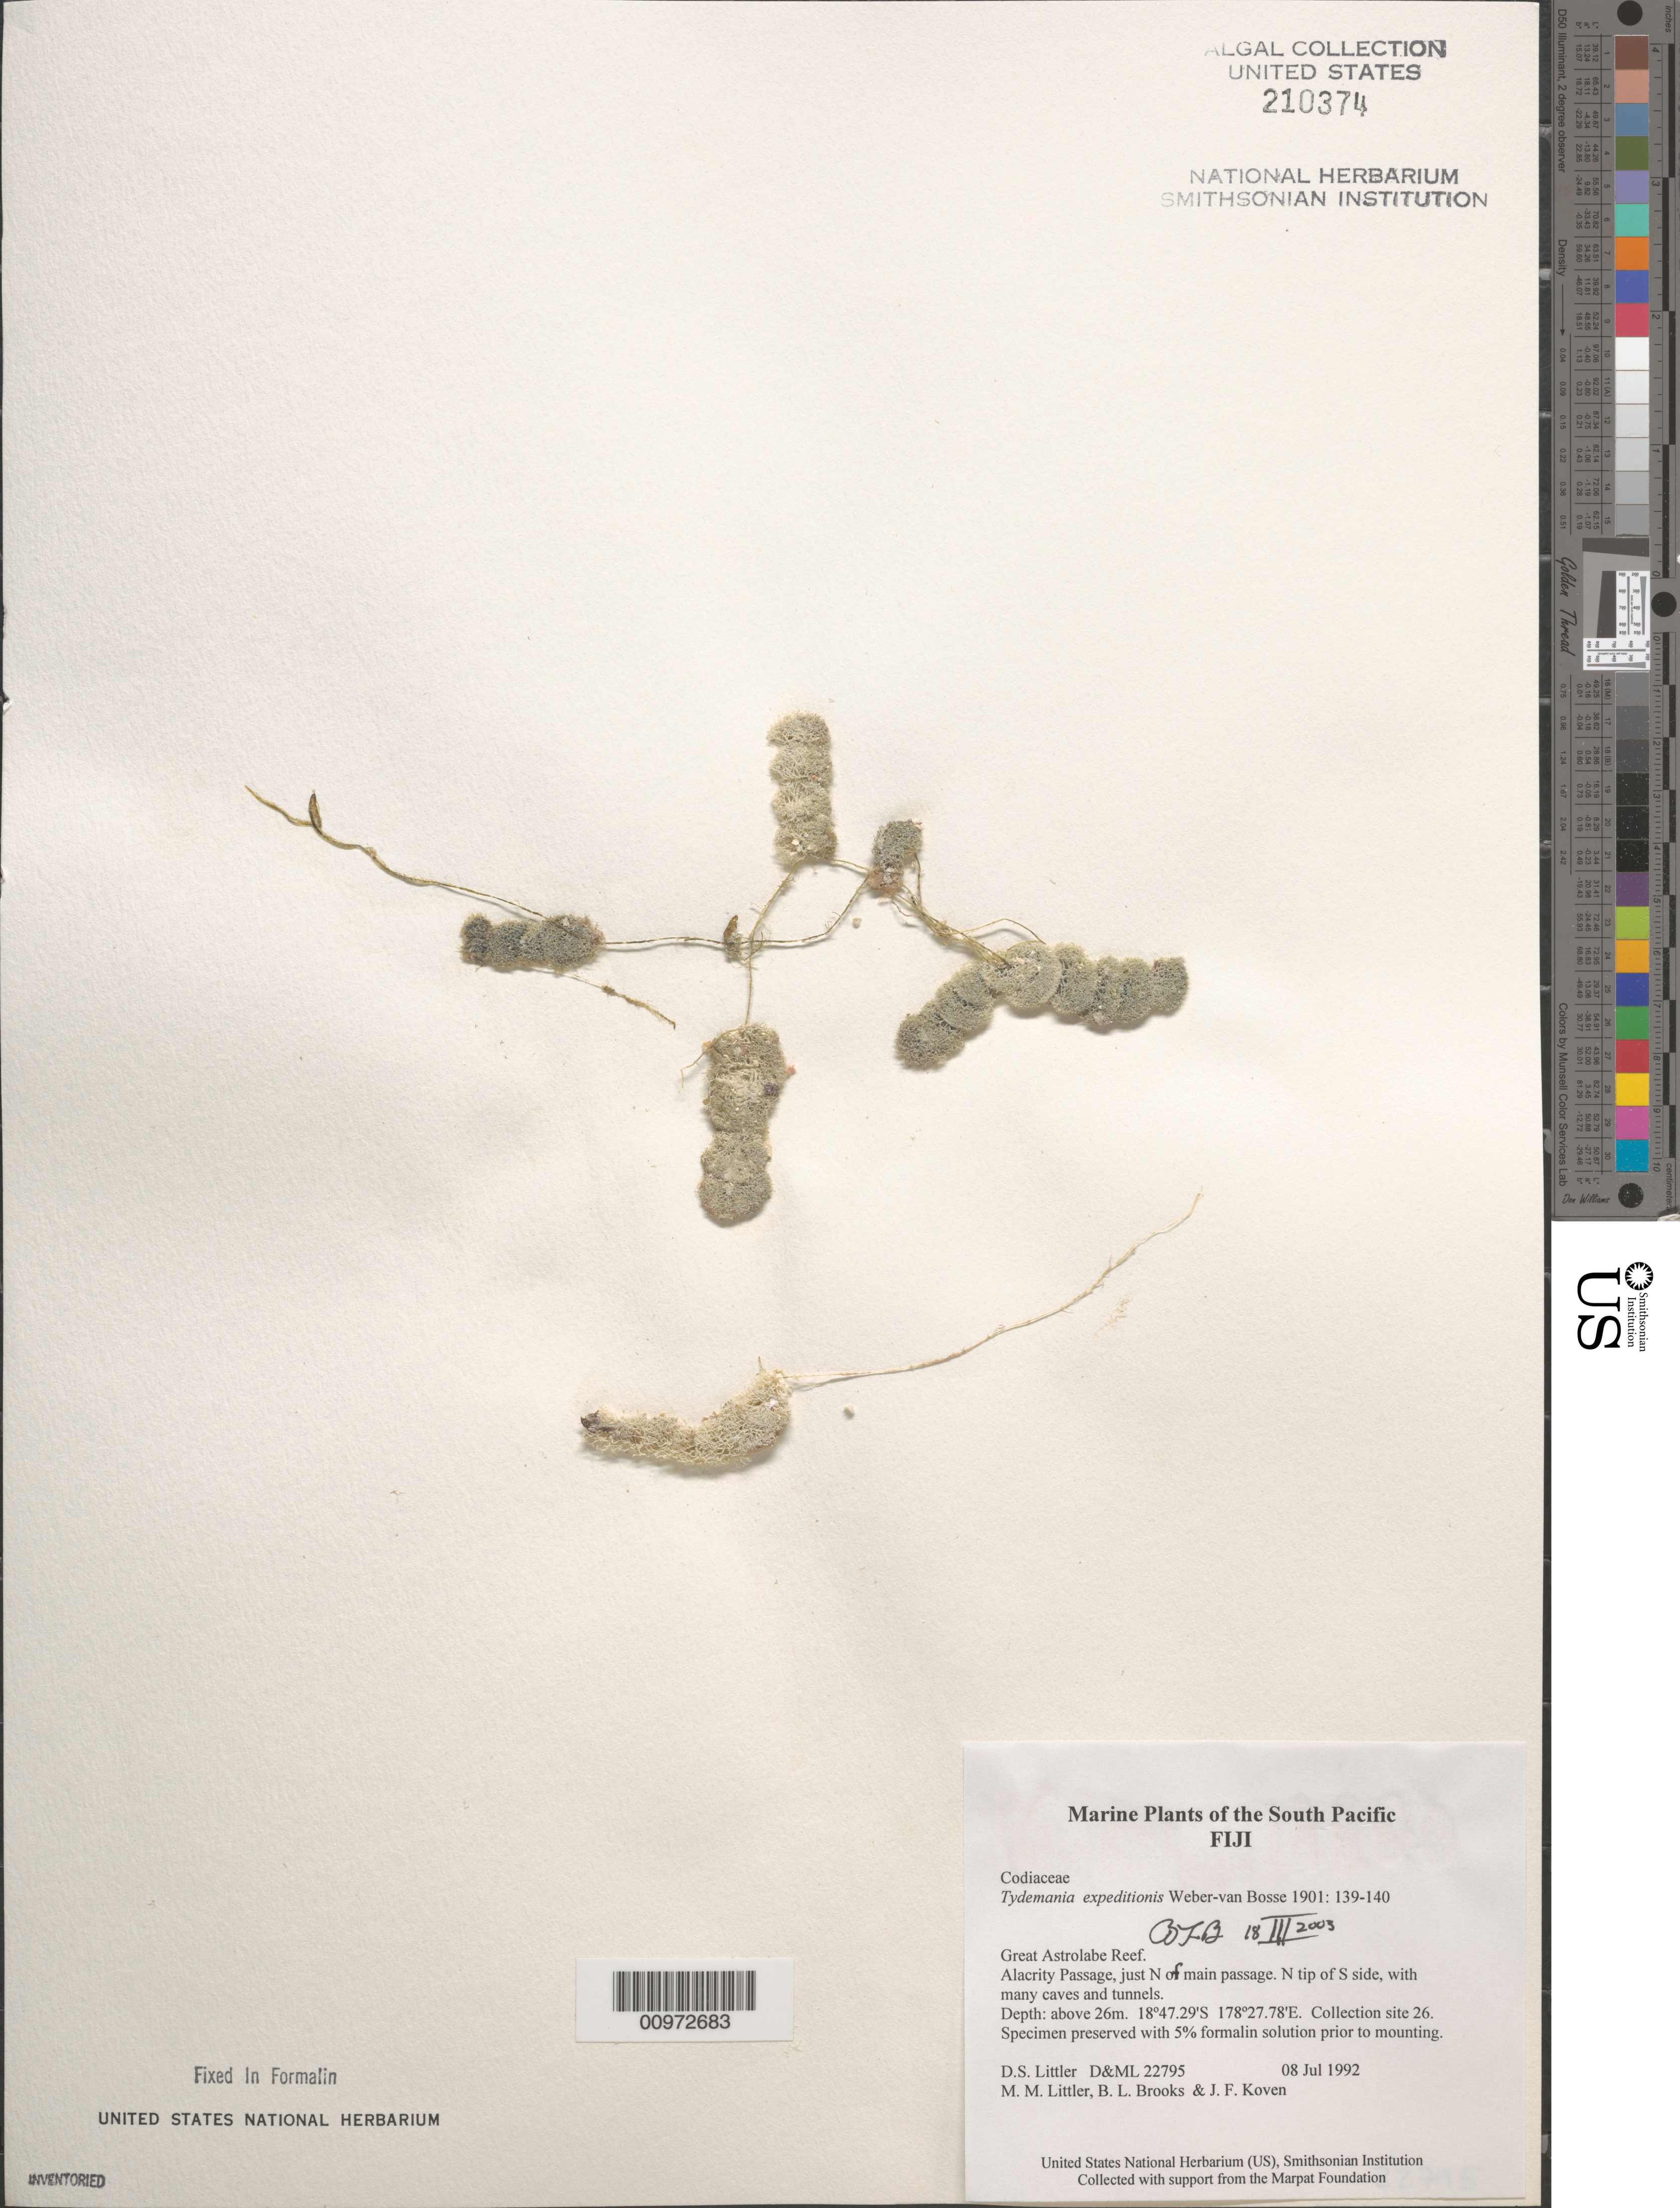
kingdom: Plantae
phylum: Chlorophyta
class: Ulvophyceae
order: Bryopsidales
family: Udoteaceae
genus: Tydemania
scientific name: Tydemania expeditionis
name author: Weber Bosse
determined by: Brooks, B. L., (BOT), Smithsonian Institution - National Museum of Natural History (UNITED STATES)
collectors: D. S. Littler, M. M. Littler, B. Brooks & J. Koven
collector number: D&ML 22795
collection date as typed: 08 Jul 1992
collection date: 1992-07-08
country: Fiji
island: Great Astrolabe Reef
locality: Great Astrolabe Reef, Alacrity Passage, just north of main passage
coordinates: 18 47.29'S, 178 27.78'E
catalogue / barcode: US 210374